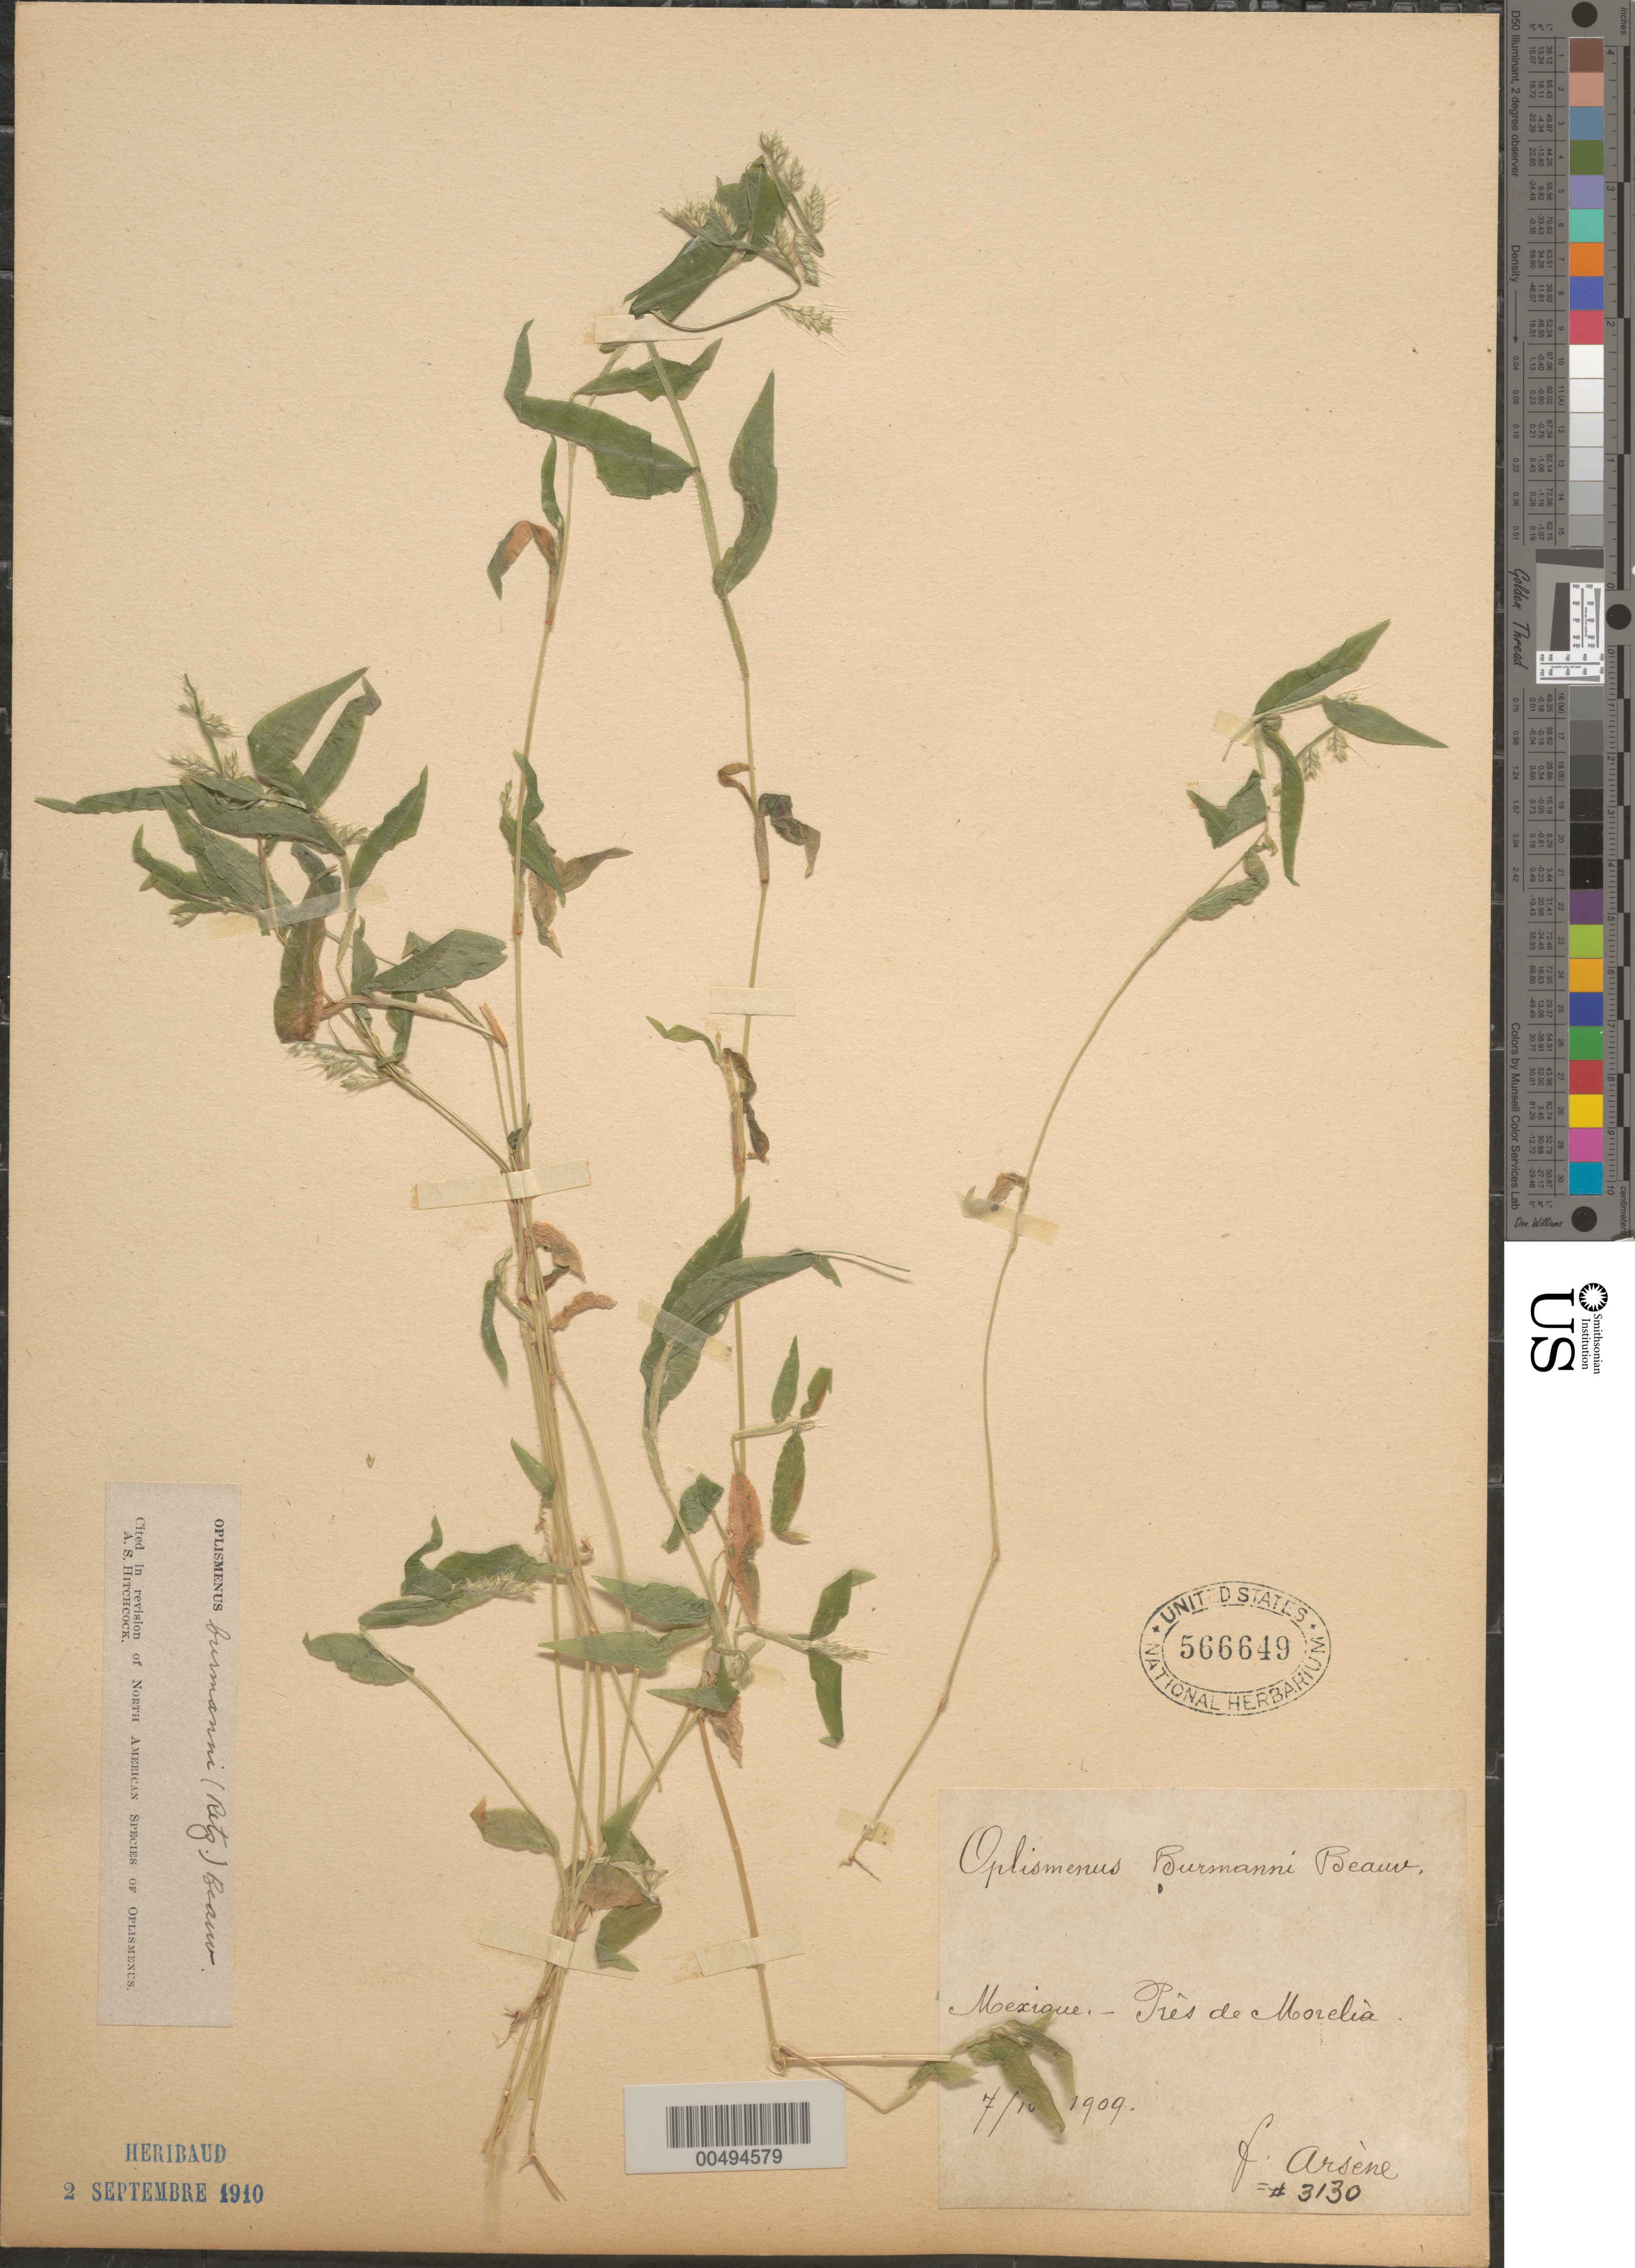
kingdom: Plantae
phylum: Tracheophyta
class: Liliopsida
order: Poales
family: Poaceae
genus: Oplismenus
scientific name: Oplismenus burmannii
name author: (Retz.) P. Beauv.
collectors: Bro. G. Arsène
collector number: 3130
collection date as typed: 10 Jul 1909 to 7 Oct 1909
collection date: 1909-07-10/1909-10-07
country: Mexico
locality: PrŠs de Morelia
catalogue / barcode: US 566649